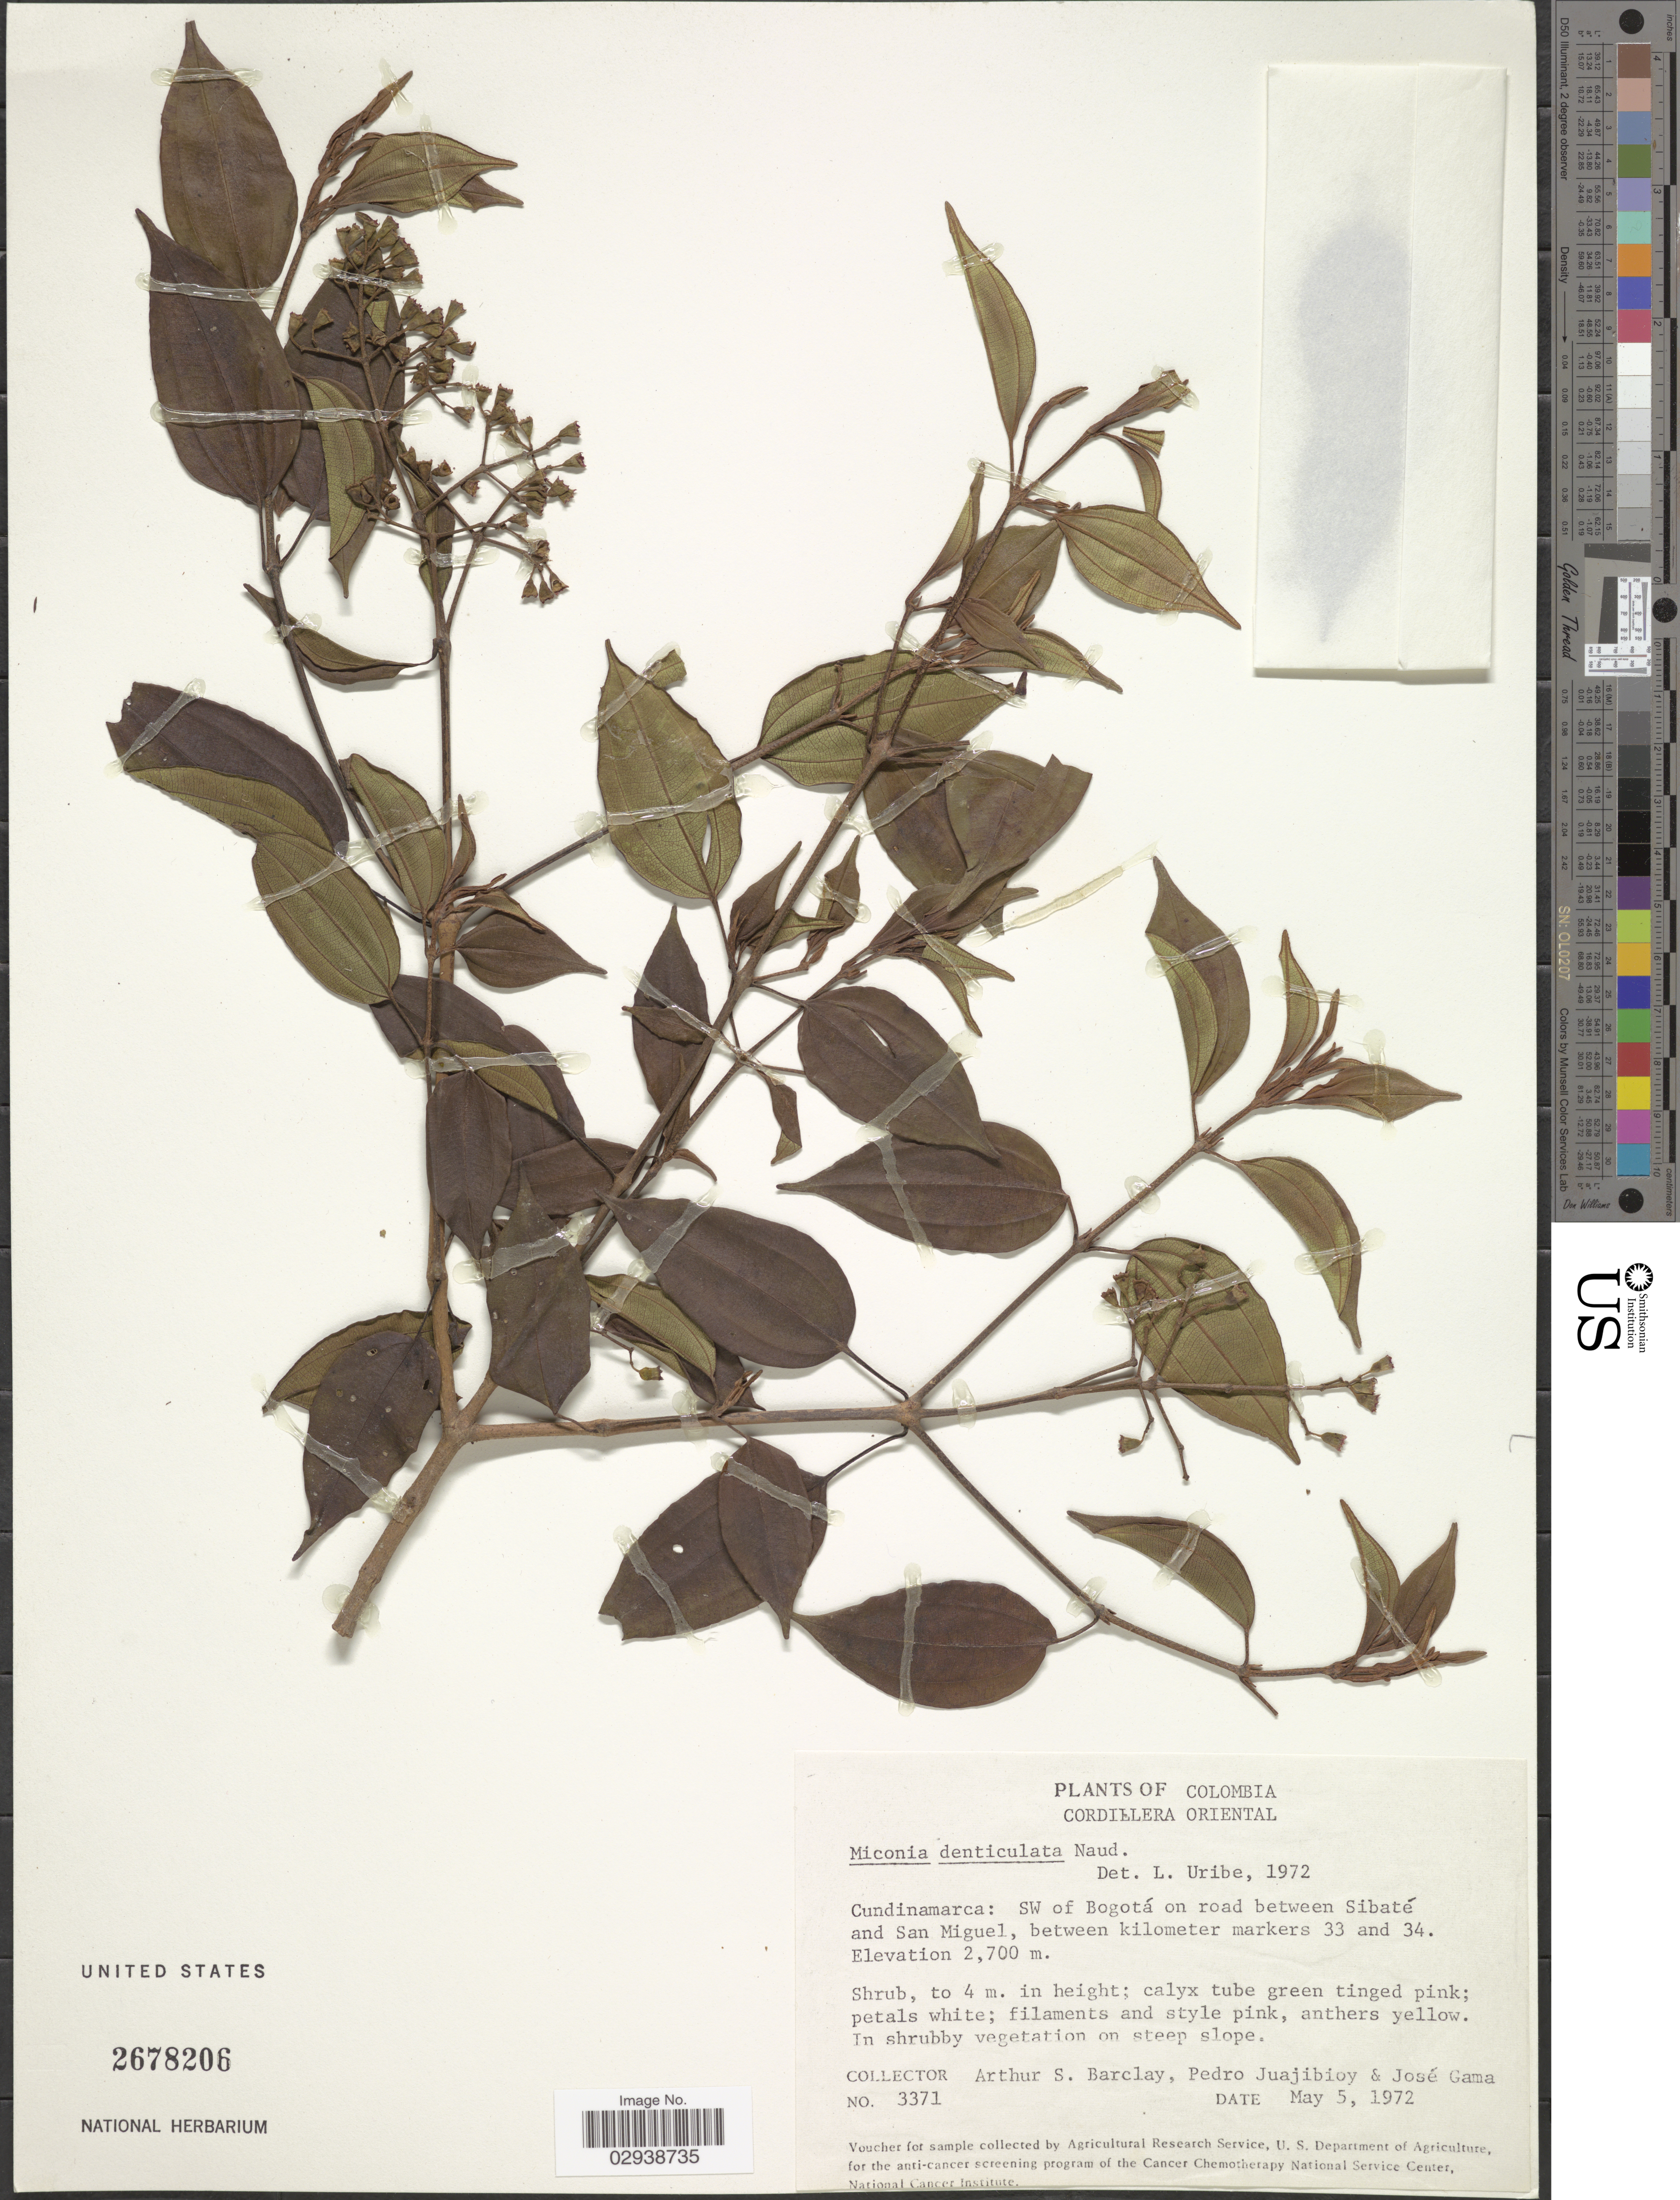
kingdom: Plantae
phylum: Tracheophyta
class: Magnoliopsida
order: Myrtales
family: Melastomataceae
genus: Miconia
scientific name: Miconia denticulata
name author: Naudin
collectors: A. S. Barclay, P. Juajibioy & J. Gama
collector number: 3371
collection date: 1972-05-05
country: Colombia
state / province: Cundinamarca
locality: SW of Bogotá on road between Sibaté and San Miguel, between kilometer markers 33 and 34.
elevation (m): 2700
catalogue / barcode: US 2678206